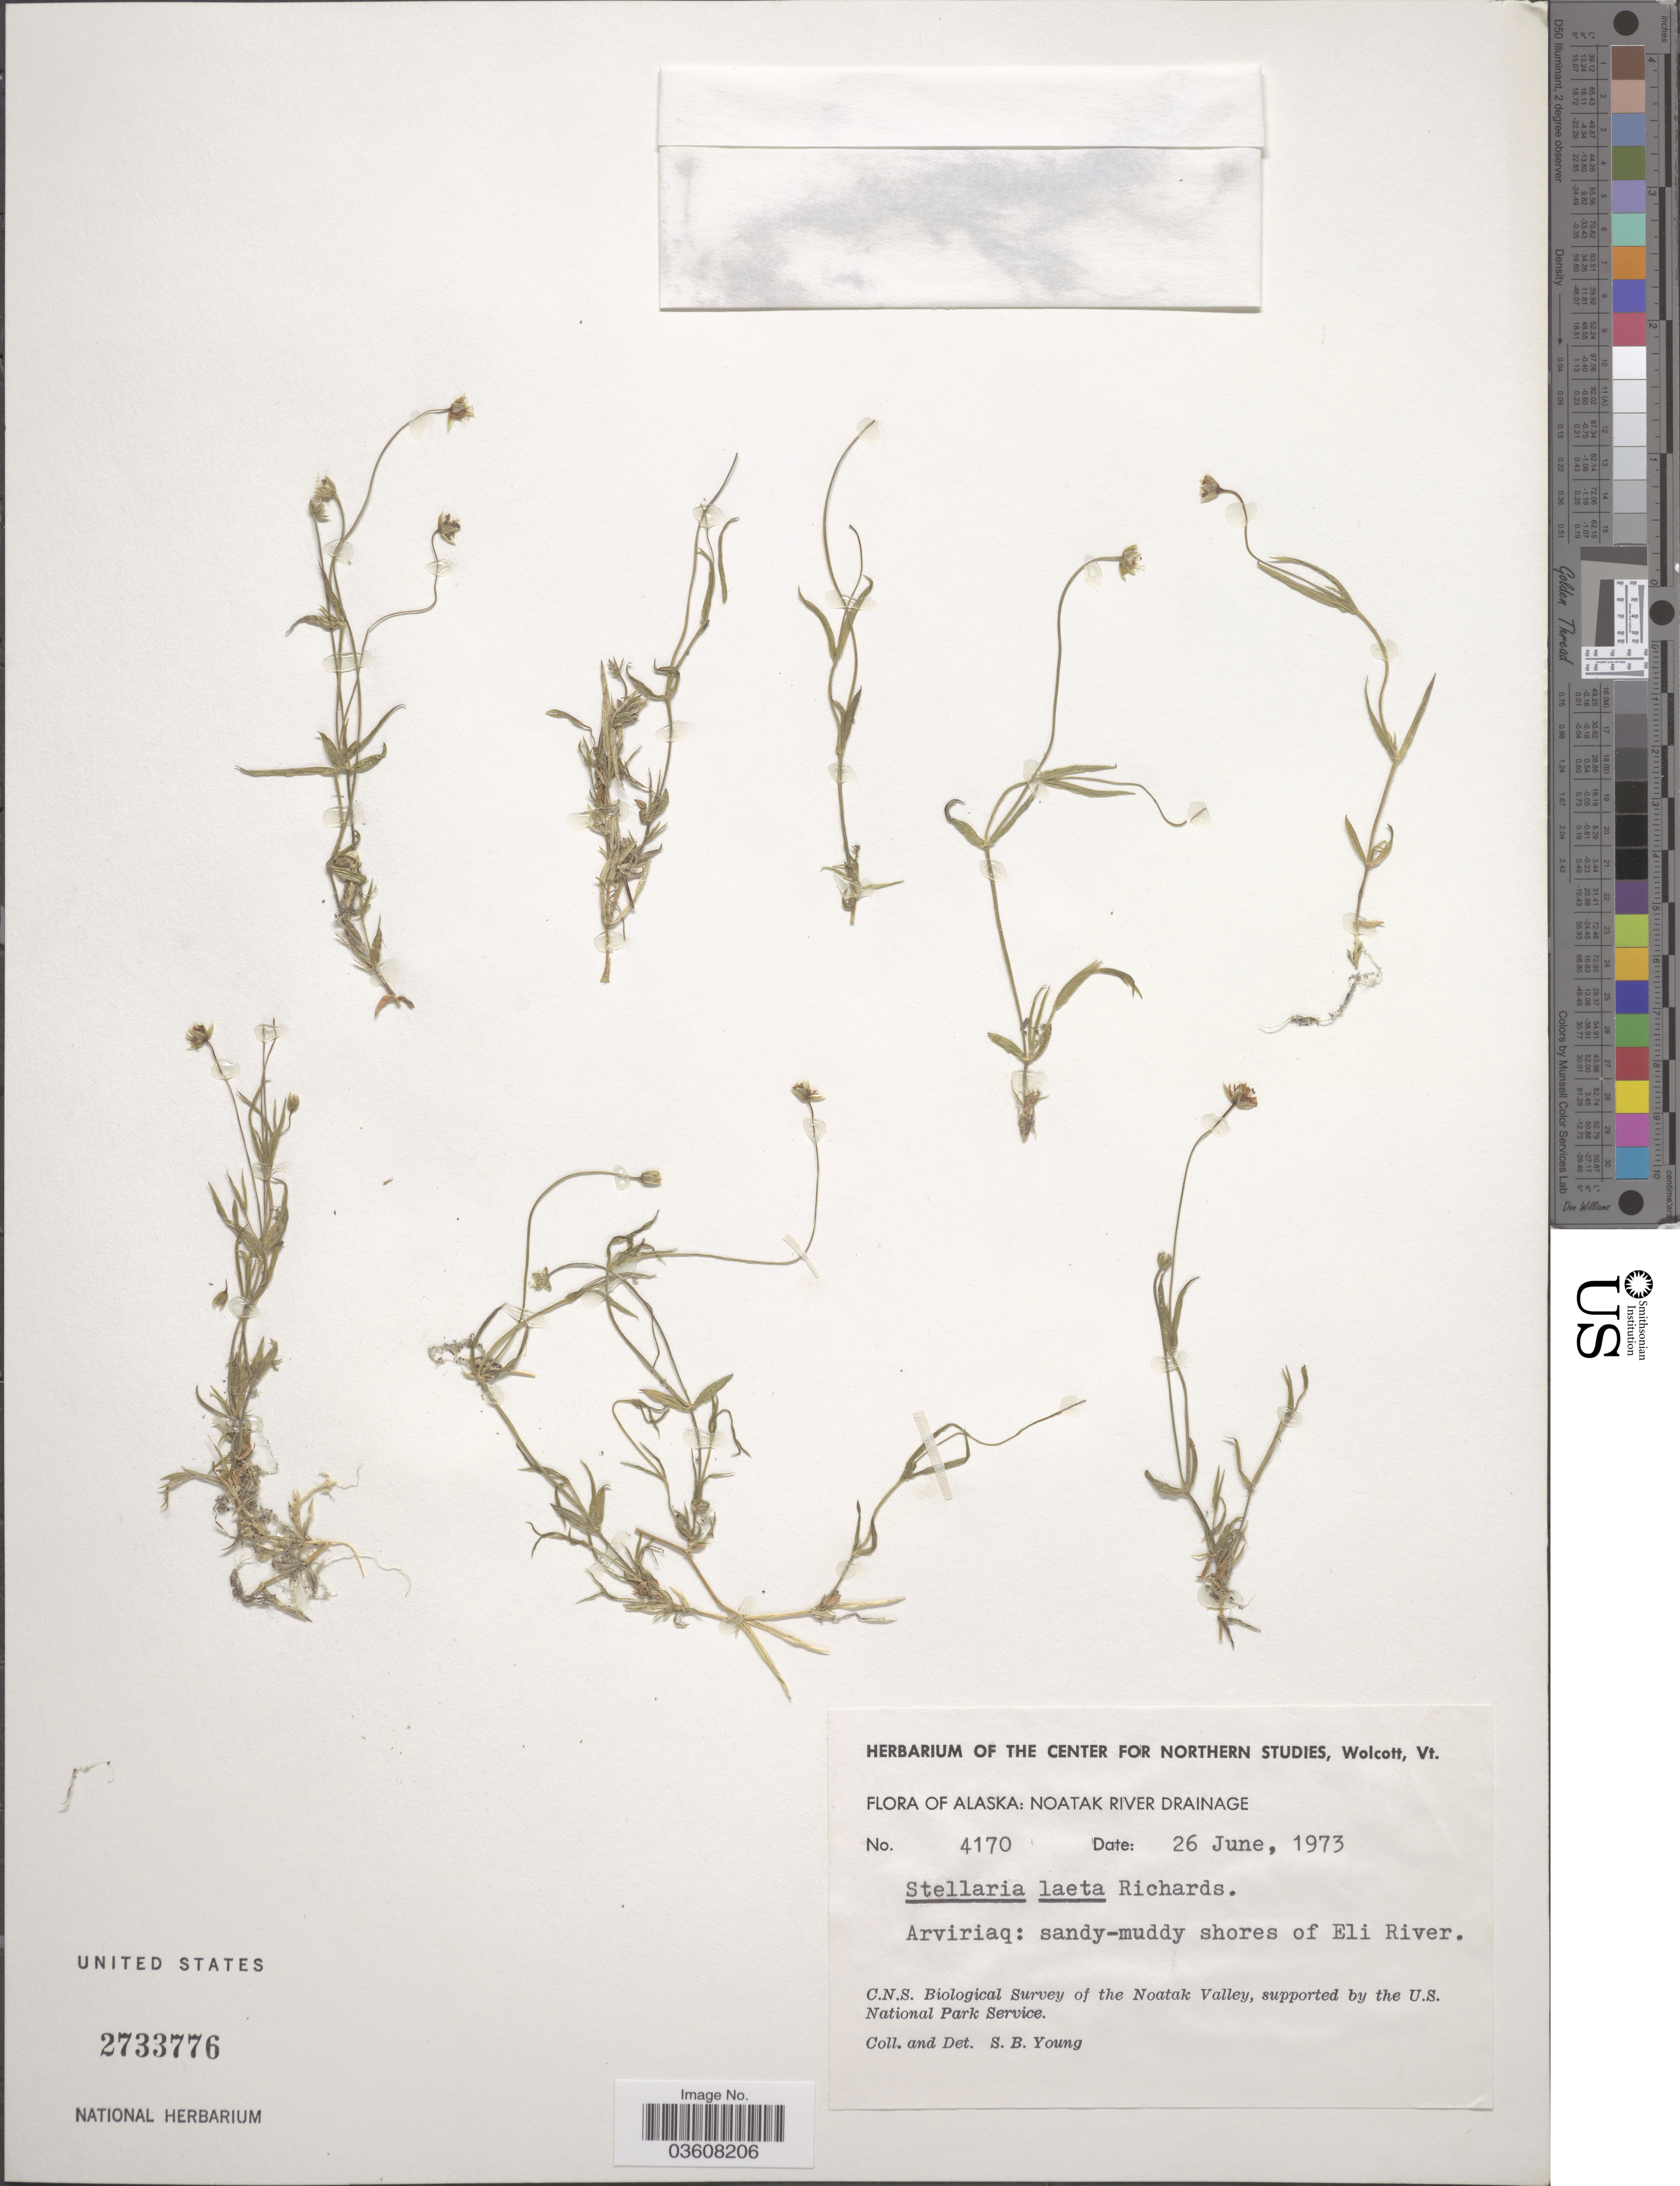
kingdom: Plantae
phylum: Tracheophyta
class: Magnoliopsida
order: Caryophyllales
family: Caryophyllaceae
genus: Stellaria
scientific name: Stellaria laeta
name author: Richards.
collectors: S. Young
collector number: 4170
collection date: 1973-06-26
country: United States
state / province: Alaska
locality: Noatak River Drainage. Arviriaq: sandy-muddy shores of Eli River. Noatak Valley.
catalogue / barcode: US 2733776